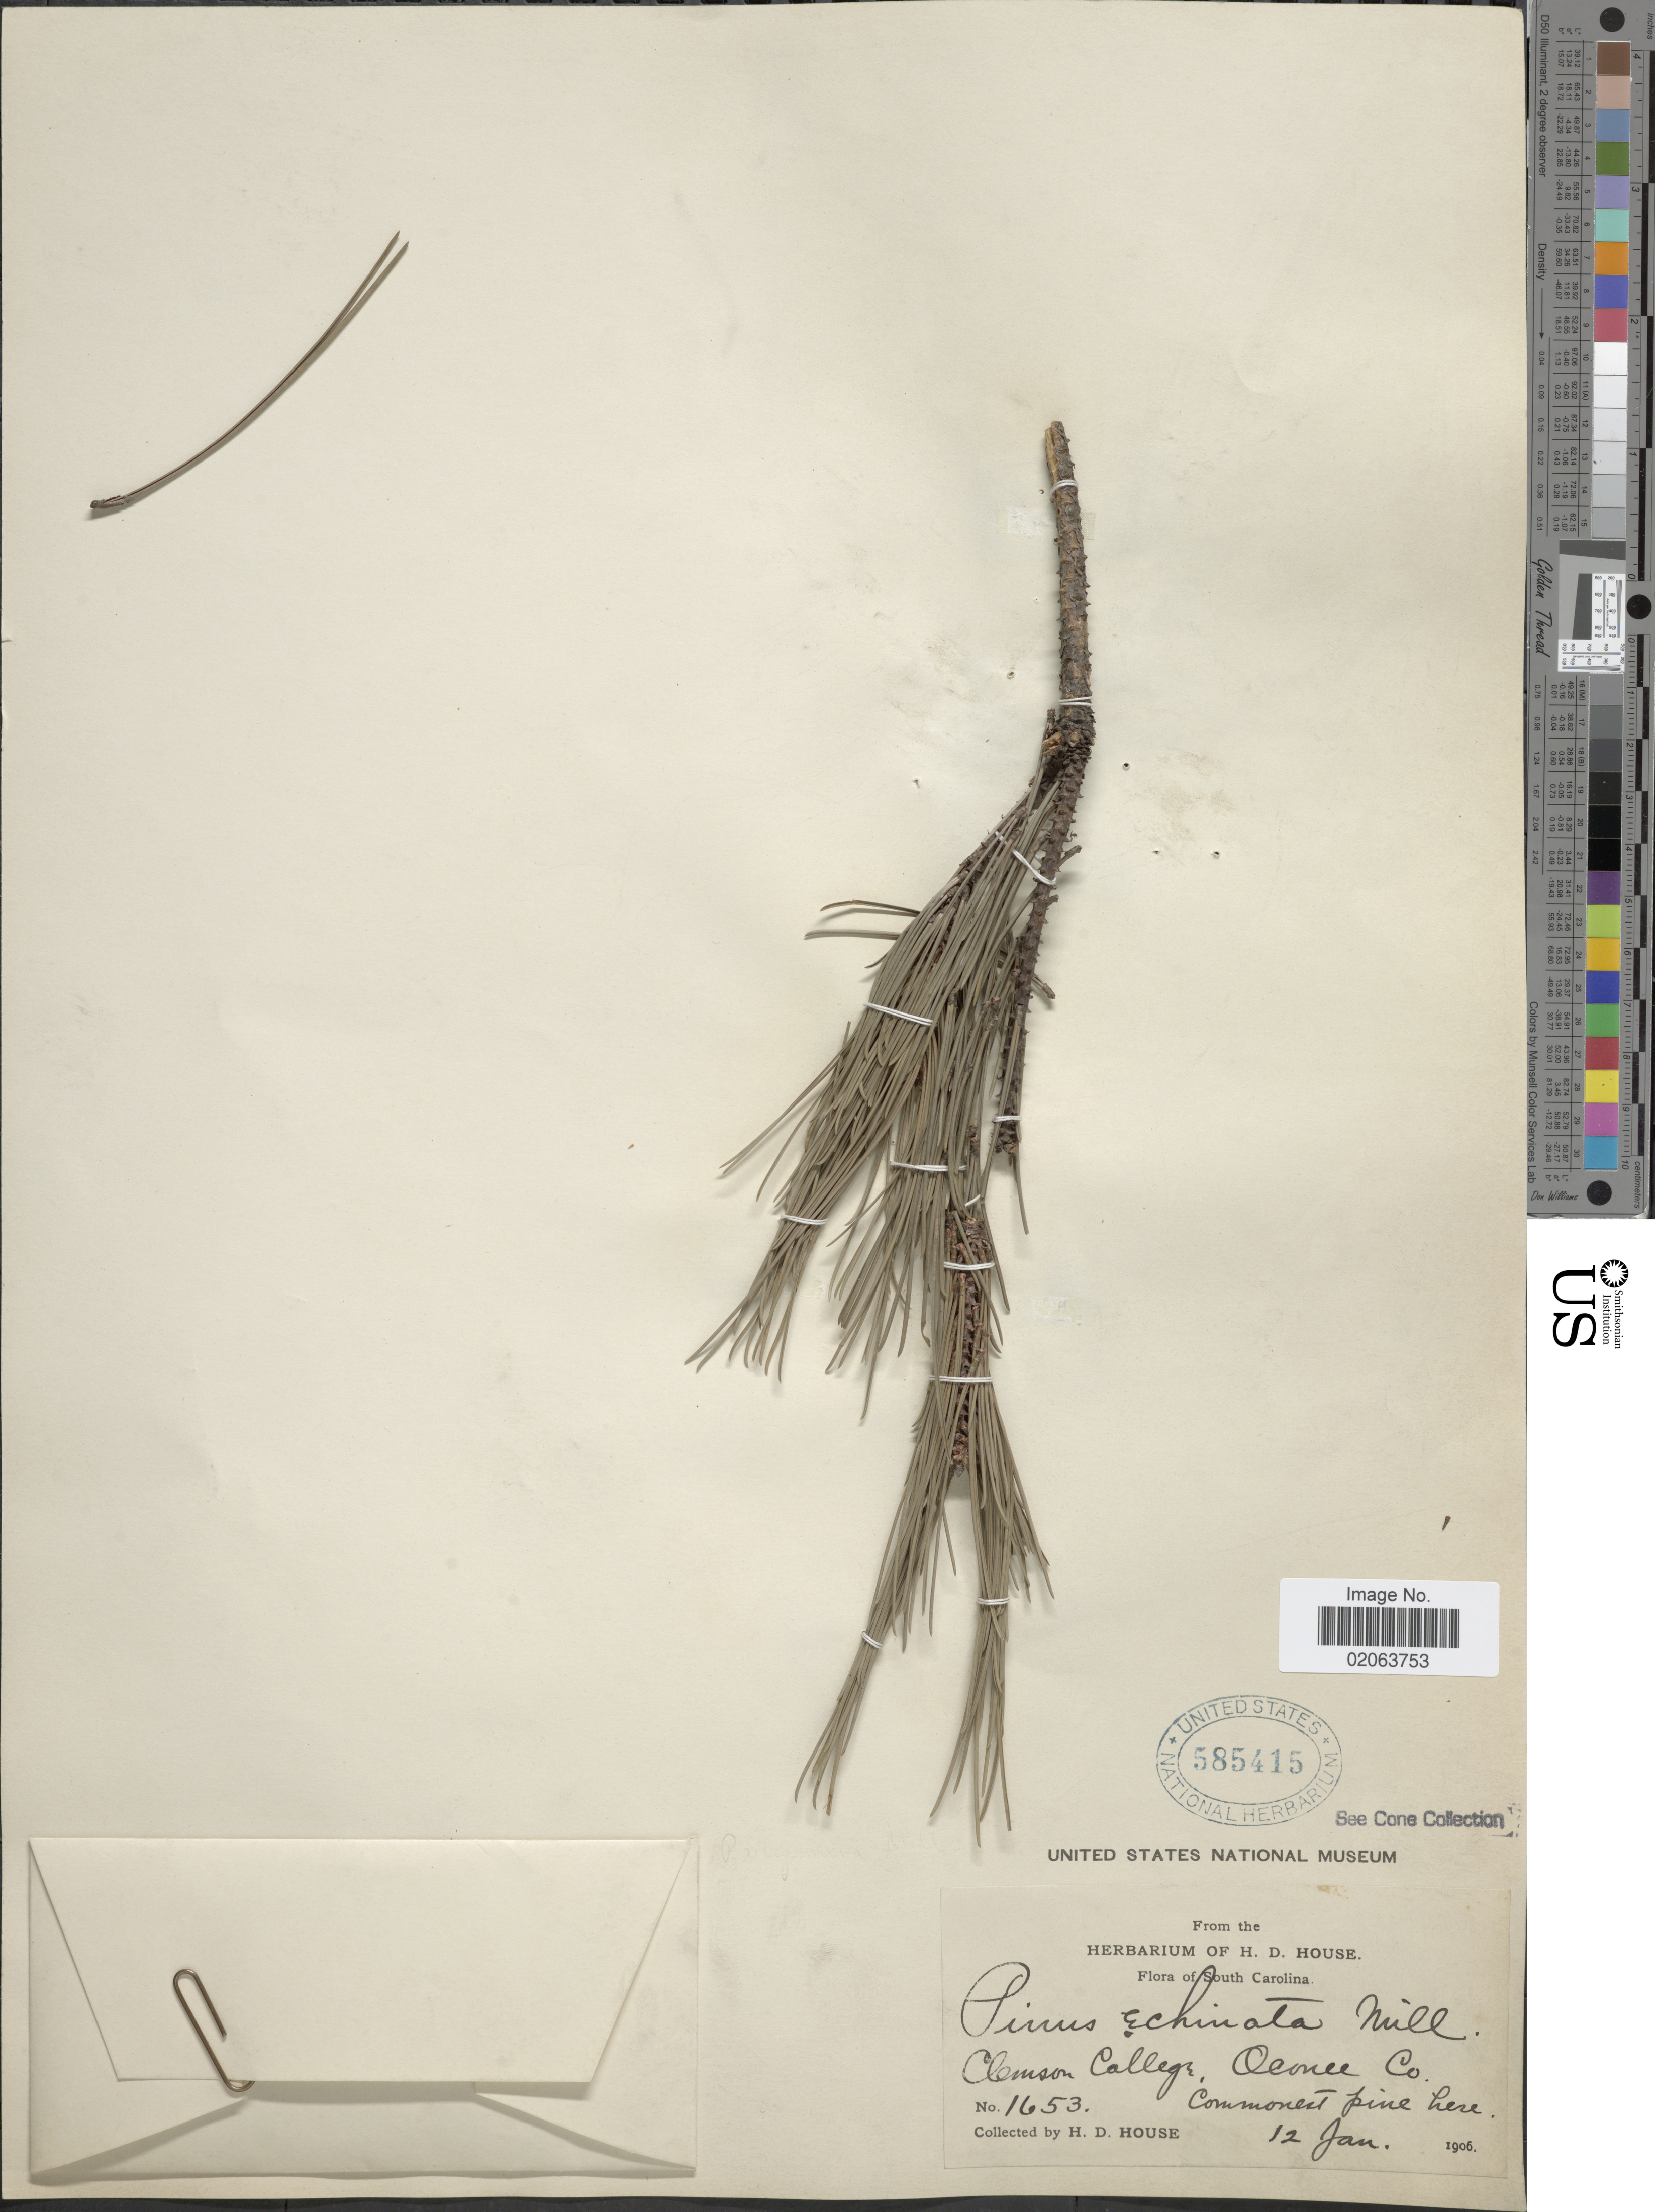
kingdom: Plantae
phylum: Tracheophyta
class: Pinopsida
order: Pinales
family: Pinaceae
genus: Pinus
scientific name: Pinus echinata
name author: Mill.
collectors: H. D. House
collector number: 1653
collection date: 1906-01-12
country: United States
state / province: South Carolina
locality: Clemson College. Oconee Co [interpreted]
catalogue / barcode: US 585415